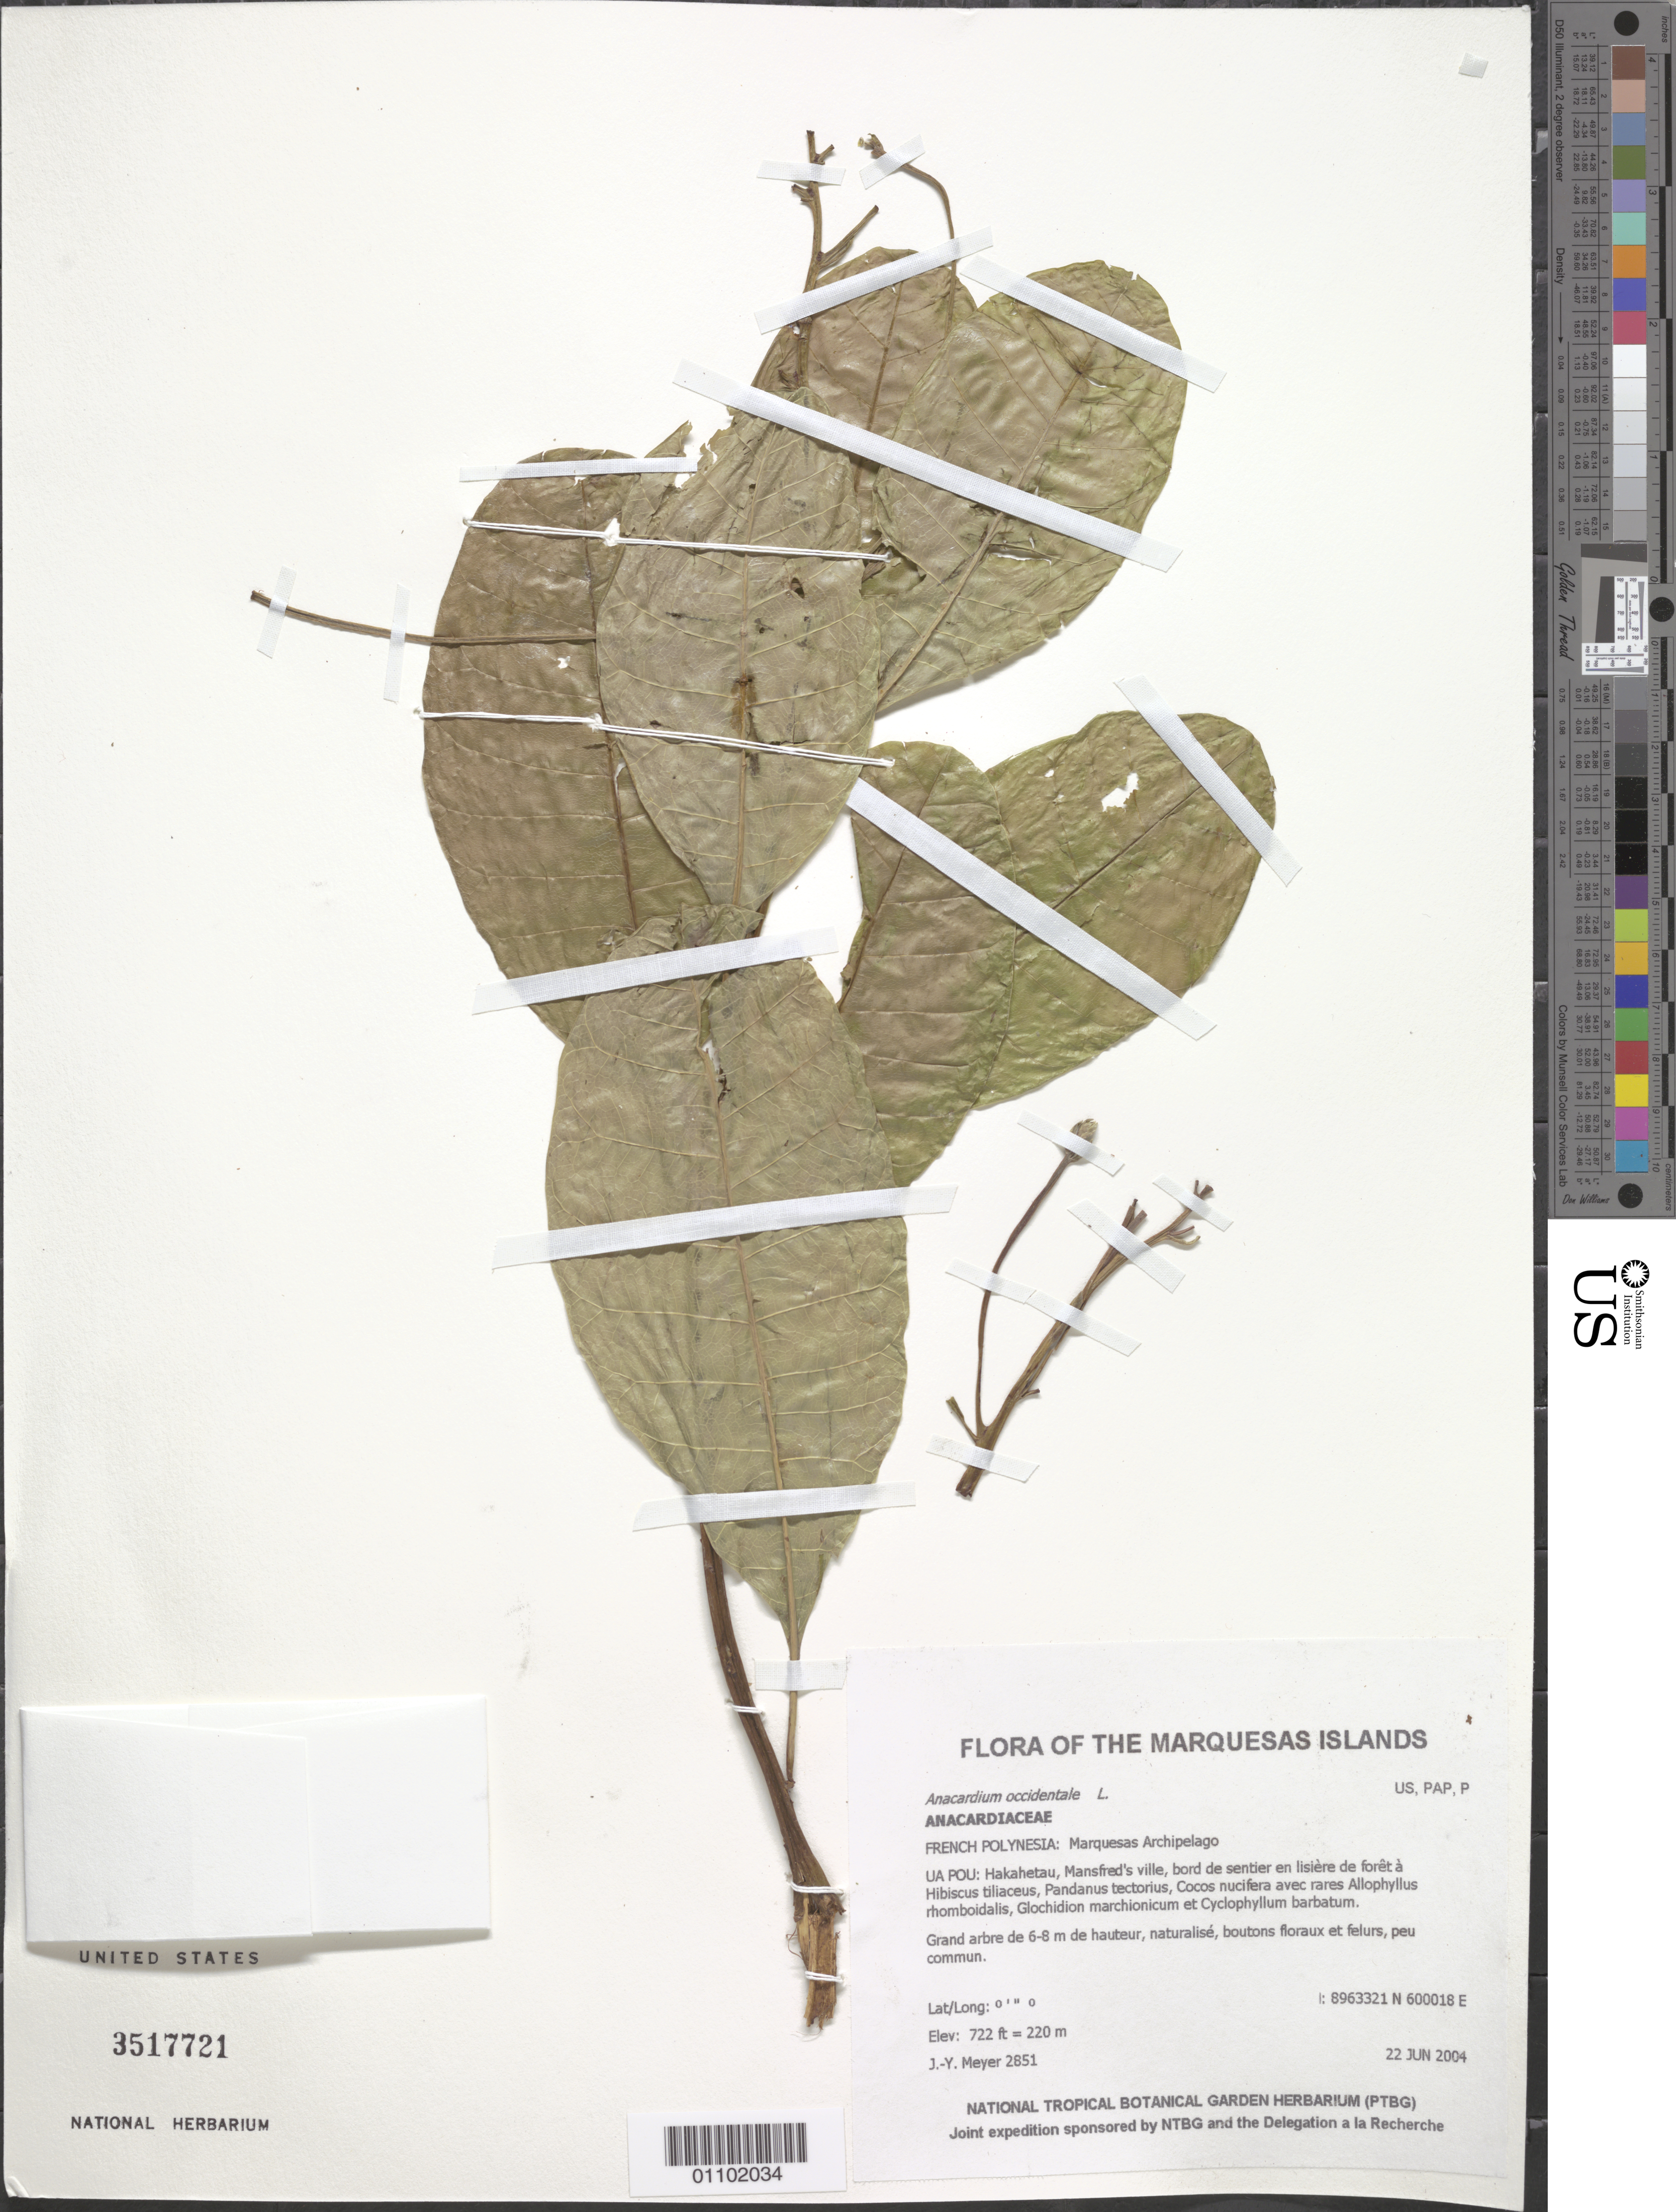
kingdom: Plantae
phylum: Tracheophyta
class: Magnoliopsida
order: Sapindales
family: Anacardiaceae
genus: Anacardium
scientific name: Anacardium occidentale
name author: L.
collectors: J.-Y. Meyer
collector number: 2851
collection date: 2004-06-22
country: French Polynesia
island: Ua Pou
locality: Hakahetau, Mansfred's ville, bord de sentier en lisière de forêt à Hibiscus tiliaceus, Pandanus tectorius, Cocos nucifera avec rares Allophyllus rhomboidalis, Glochidion marchionicum et Cyclophyllum barbatum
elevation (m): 220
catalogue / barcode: US 3517721